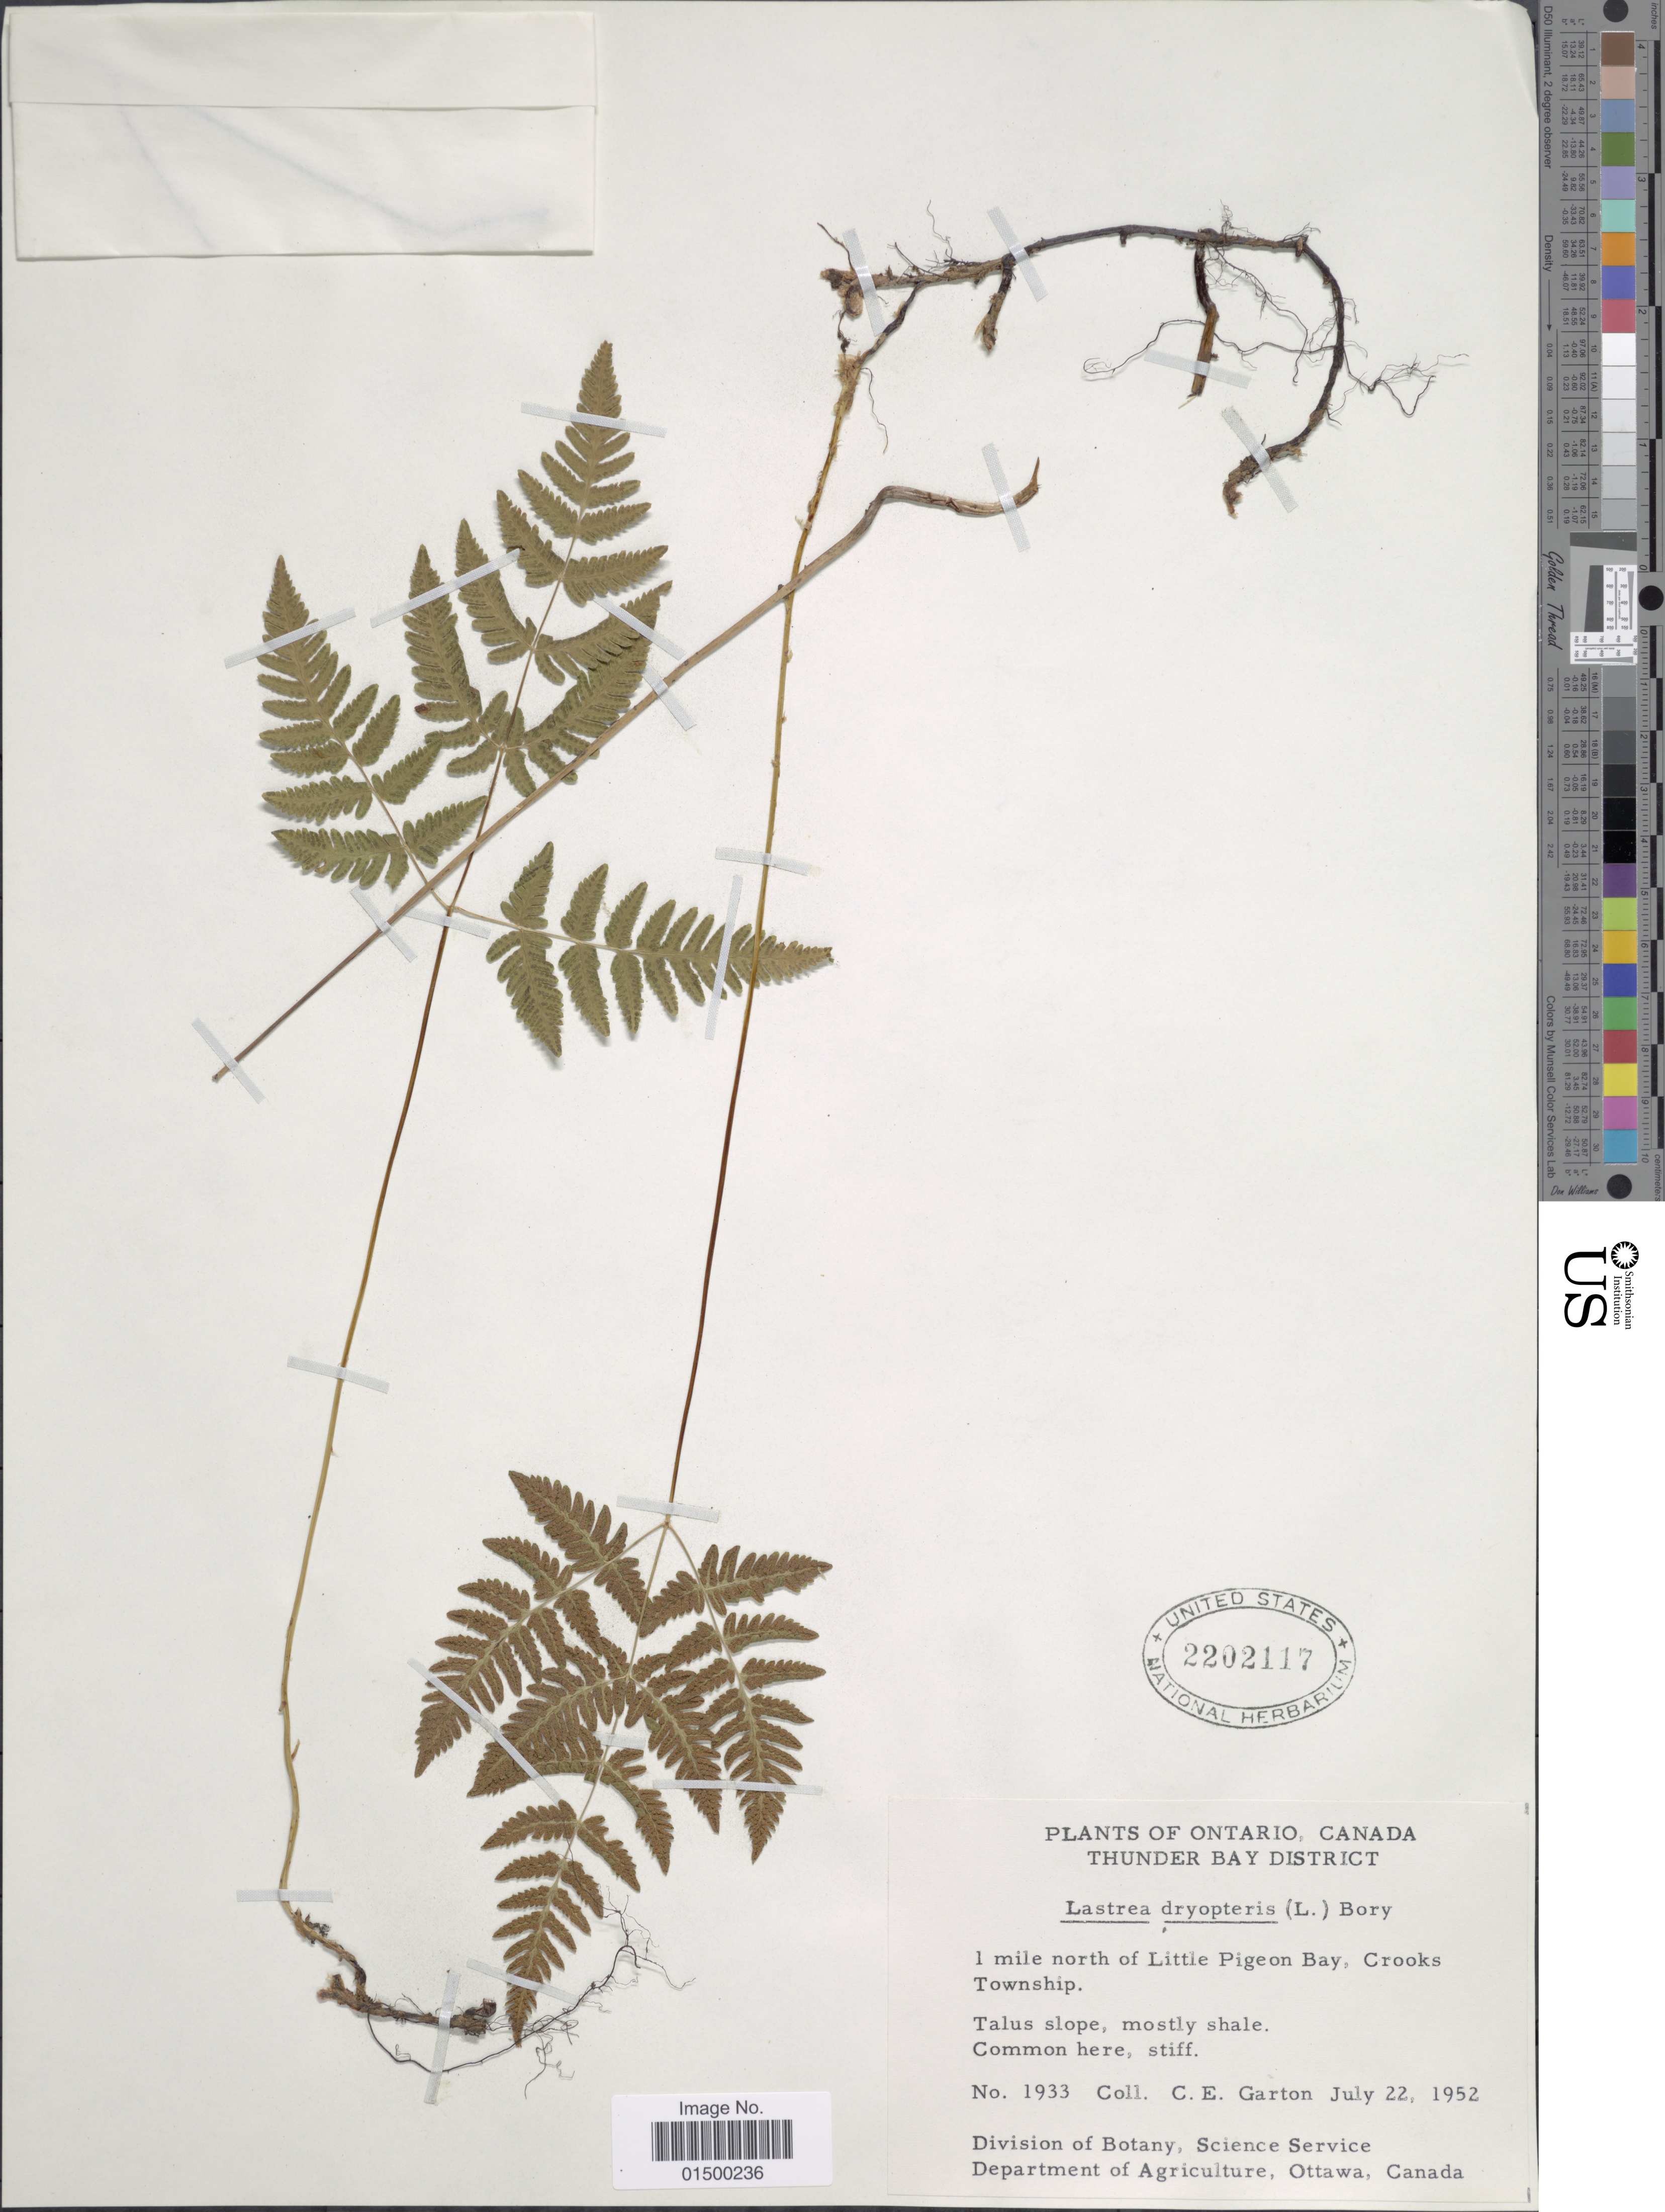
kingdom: Plantae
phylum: Tracheophyta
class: Polypodiopsida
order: Polypodiales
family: Cystopteridaceae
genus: Gymnocarpium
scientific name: Gymnocarpium disjunctum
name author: (Rupr.) Ching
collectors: C. E. Garton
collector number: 1933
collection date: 1952-07-22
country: Canada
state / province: Ontario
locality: Thunder Bay District, 1 mile north of Little Pigeon Bay, Crooks Township.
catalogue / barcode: US 2202117